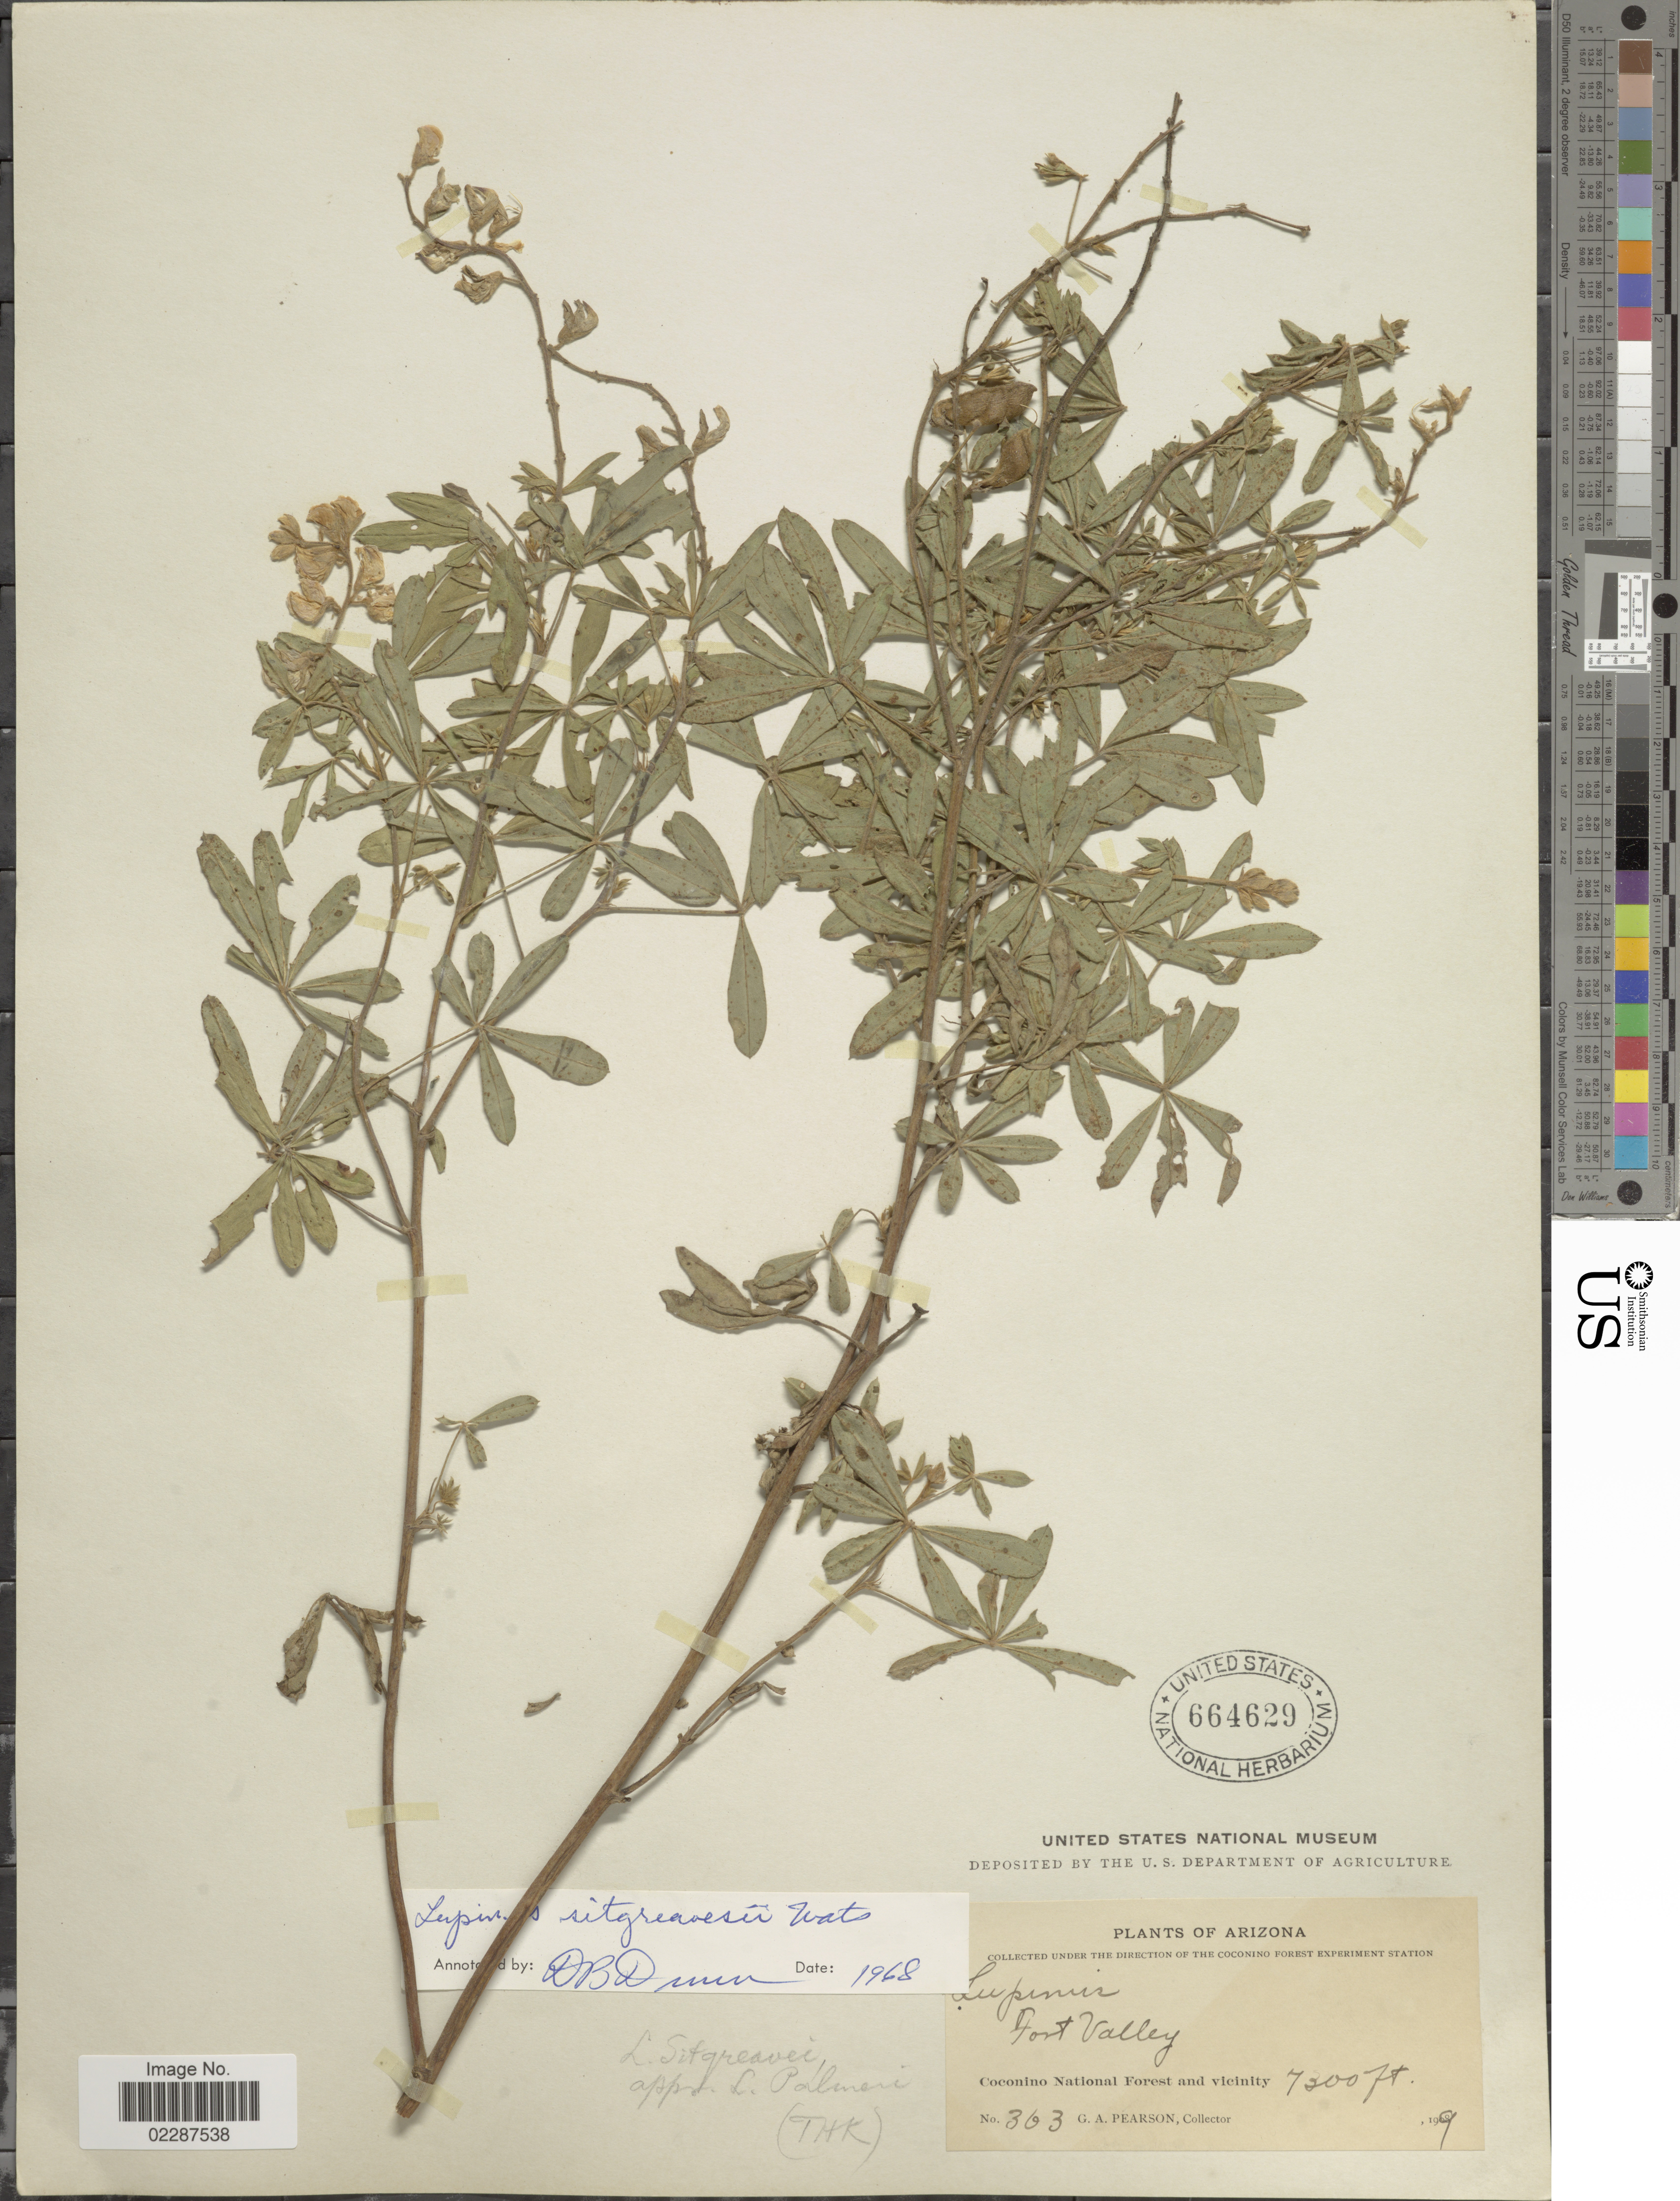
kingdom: Plantae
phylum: Tracheophyta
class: Magnoliopsida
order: Fabales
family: Fabaceae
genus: Lupinus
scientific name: Lupinus sitgreavesii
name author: S. Watson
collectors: G. Pearson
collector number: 363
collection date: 1909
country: United States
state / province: Arizona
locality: Fort Valley, Coconino National Forest and vicinity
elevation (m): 2225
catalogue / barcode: US 664629